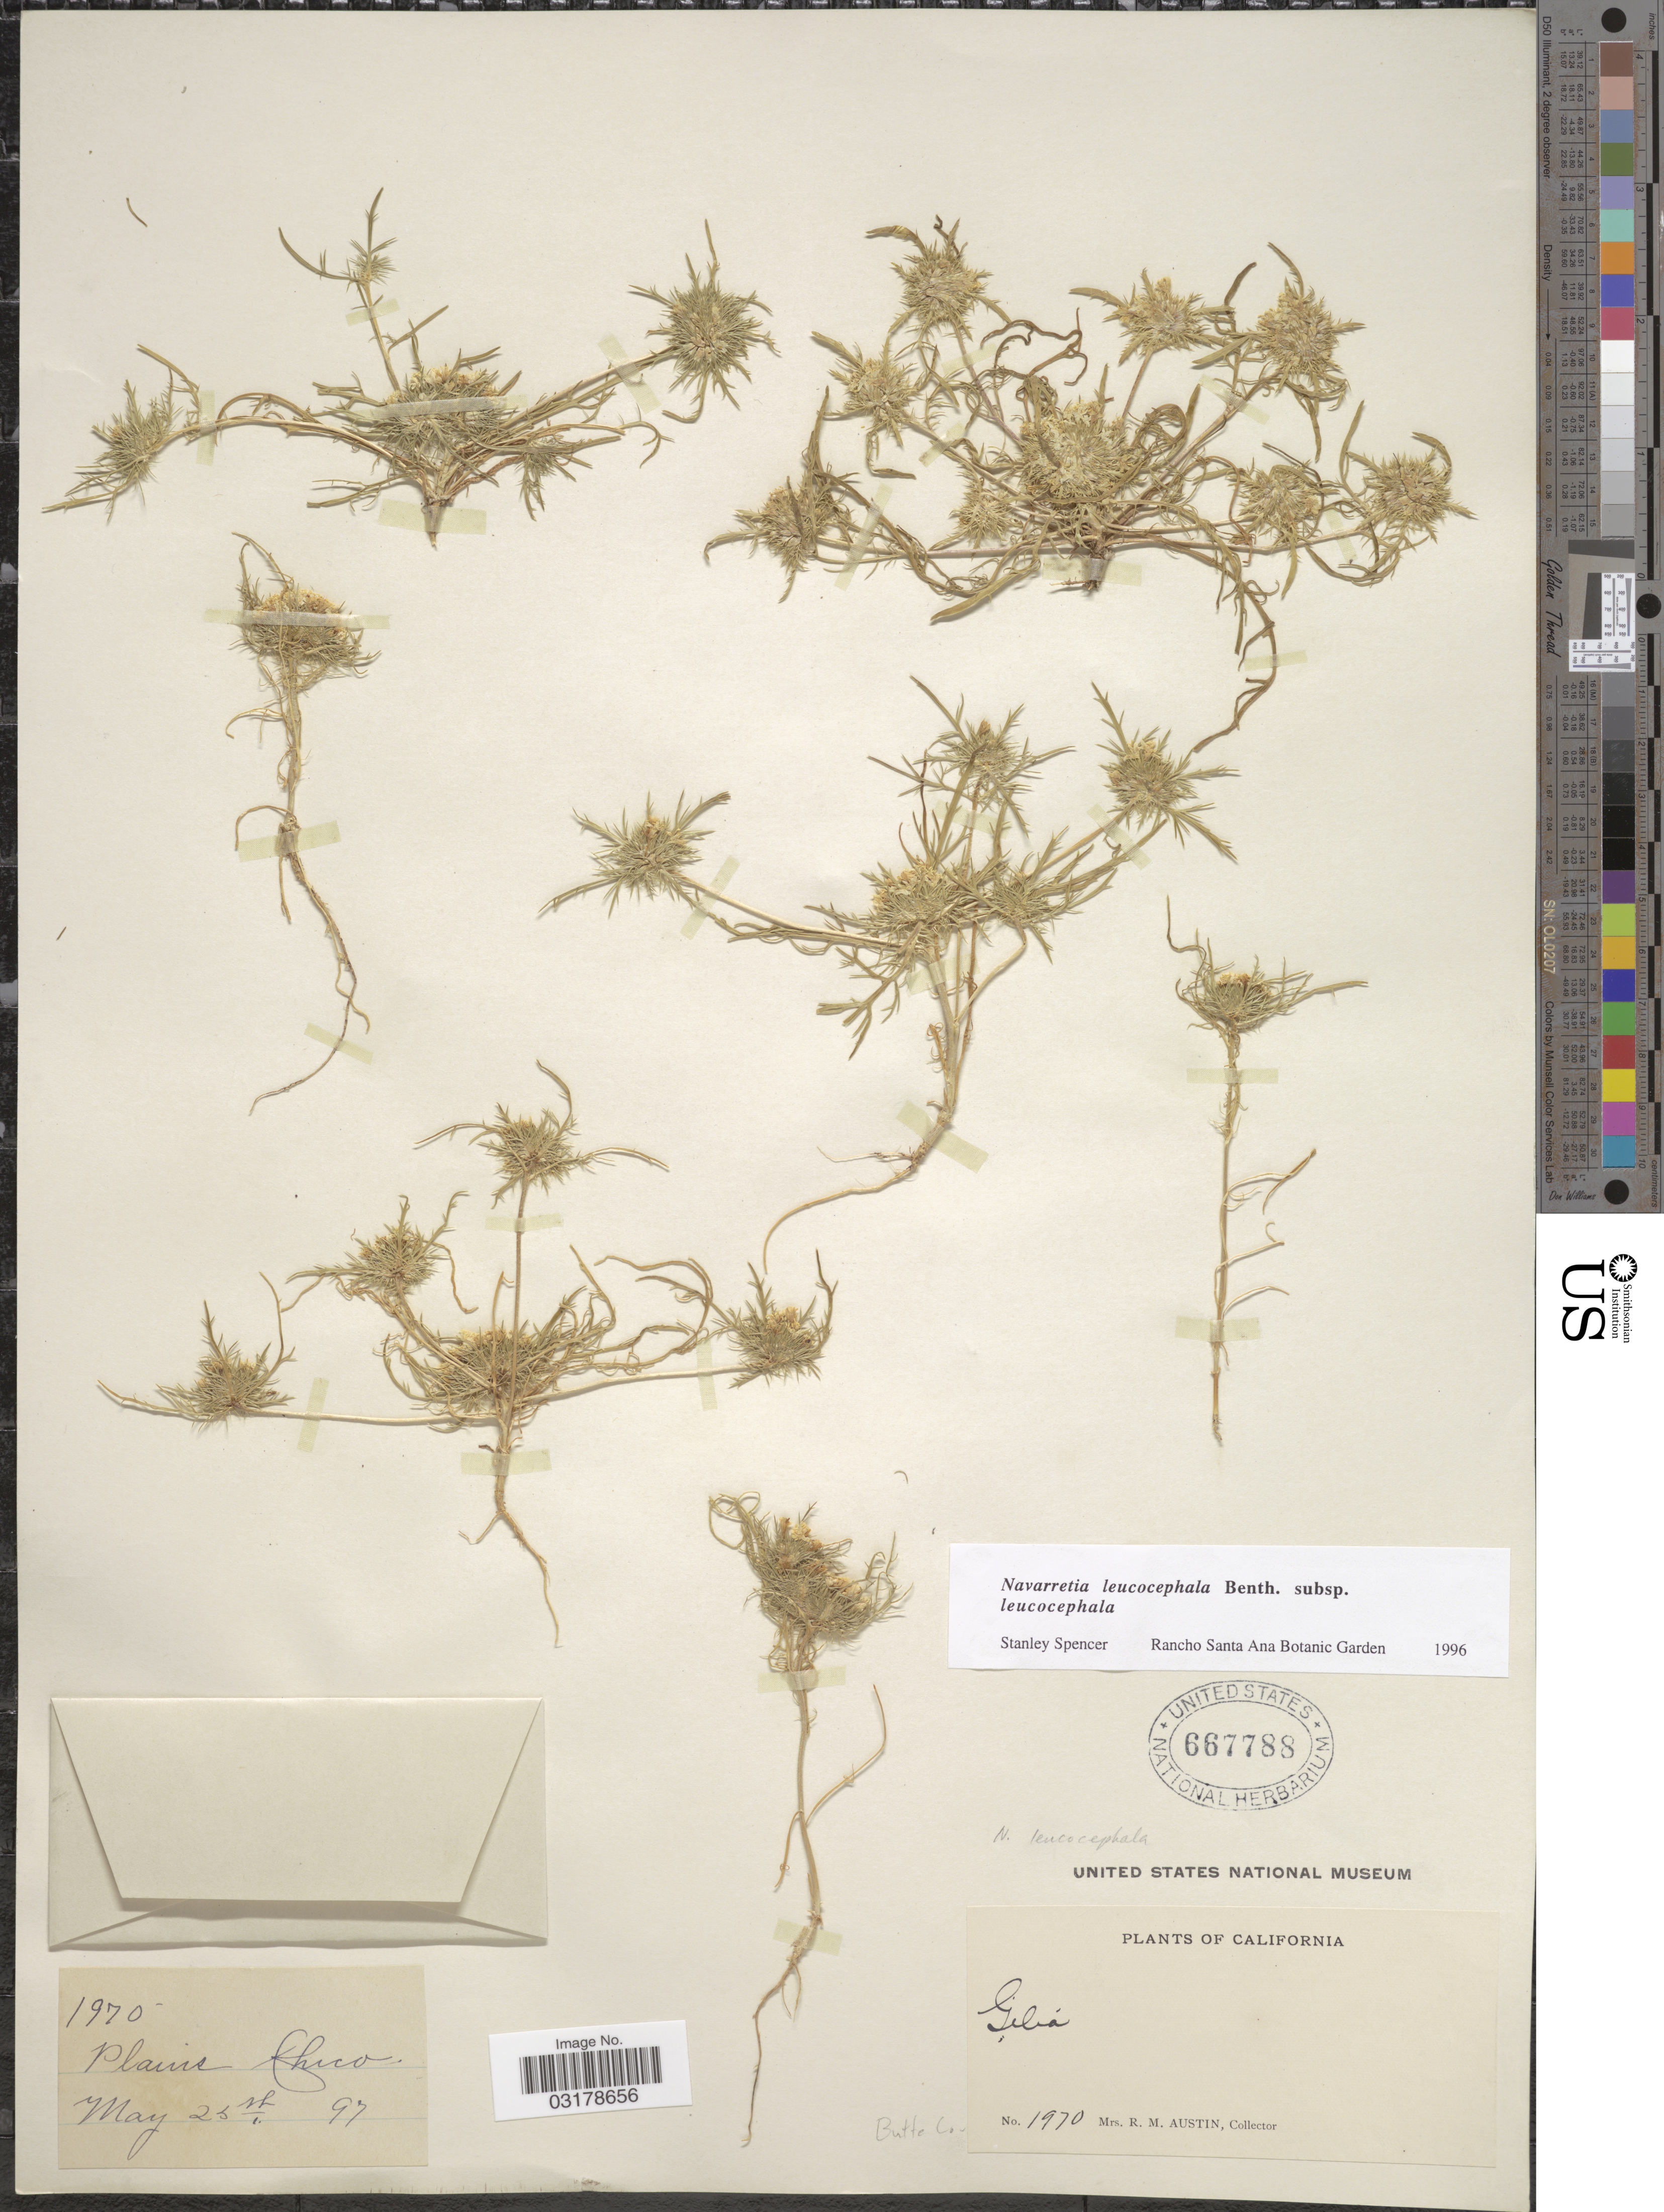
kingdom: Plantae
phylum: Tracheophyta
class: Magnoliopsida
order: Ericales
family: Polemoniaceae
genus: Navarretia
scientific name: Navarretia leucocephala subsp. leucocephala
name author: Benth.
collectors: R. Austin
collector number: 1970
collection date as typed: Transcribed d/m/y: 25/5/97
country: United States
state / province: California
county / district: Butte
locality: Butte Co. Plains Chico.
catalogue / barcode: US 667788